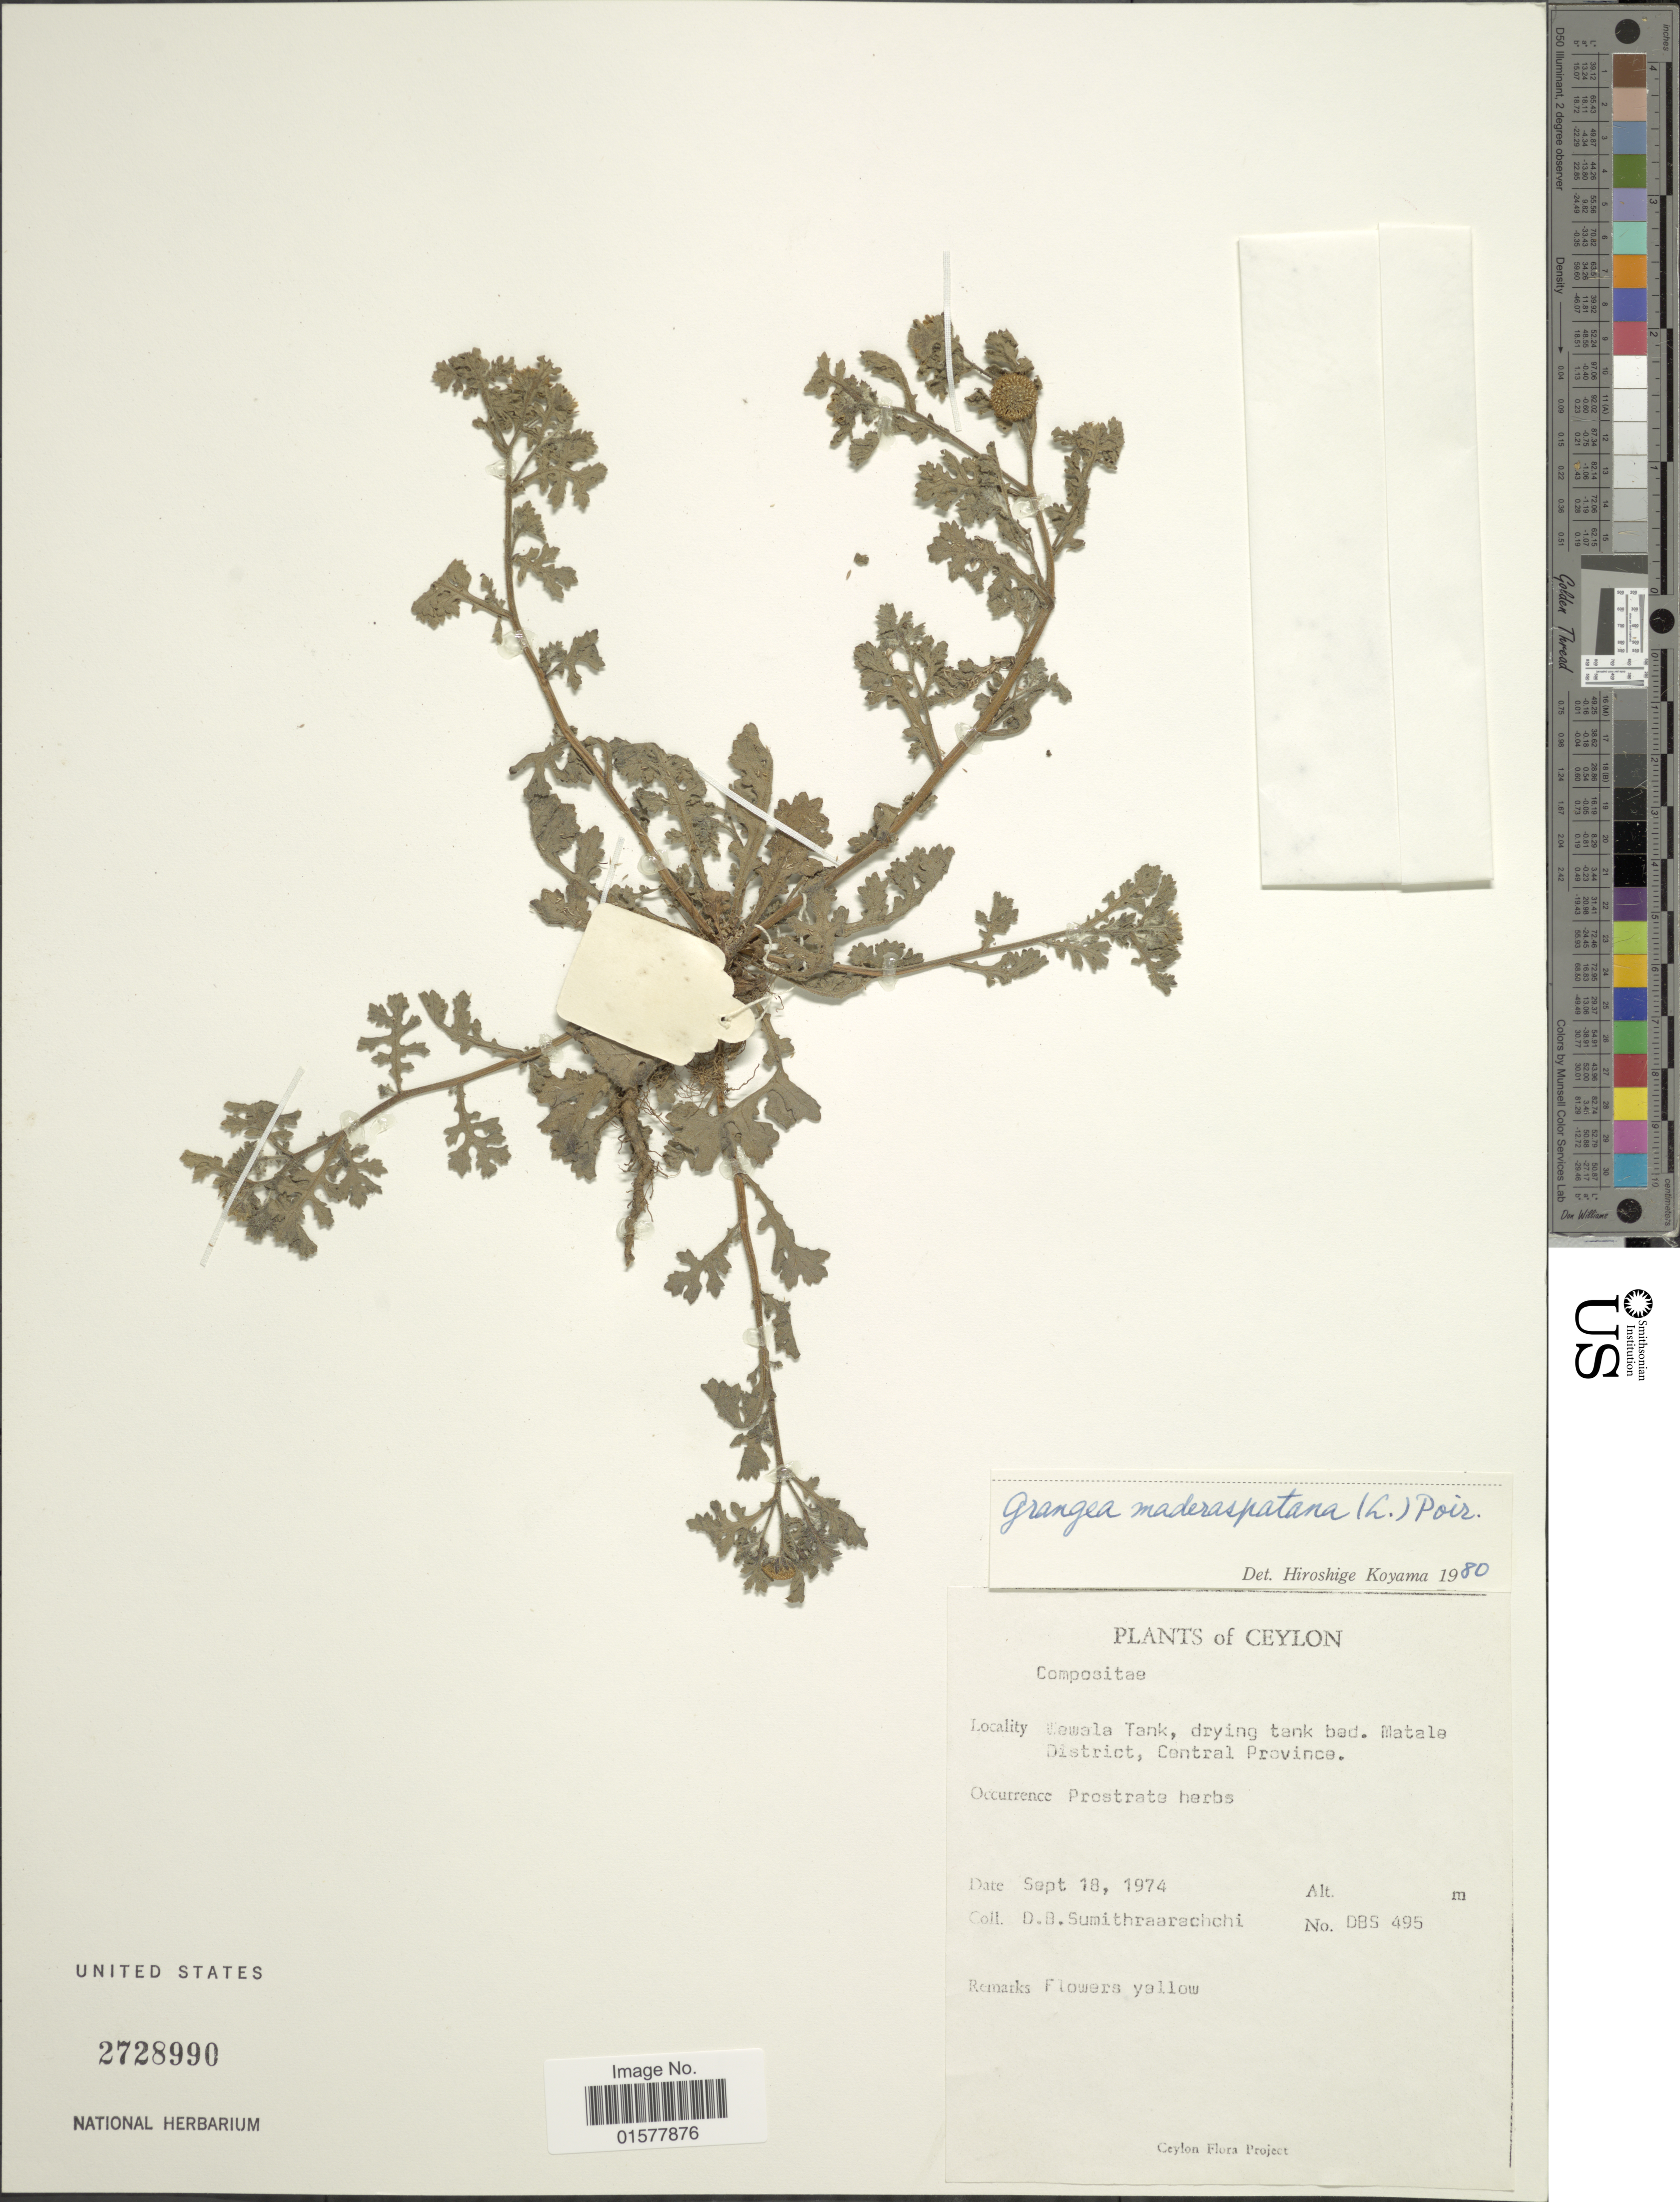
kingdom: Plantae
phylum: Tracheophyta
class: Magnoliopsida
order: Asterales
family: Asteraceae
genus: Grangea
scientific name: Grangea maderaspatana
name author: (L.) Poir.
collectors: D. B. Sumithraarachchi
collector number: DBS 495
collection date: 1974-09-18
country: Sri Lanka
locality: Wewala Tank, drying tank bed, Matale District, Central Province, Ceylon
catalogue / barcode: US 2728990